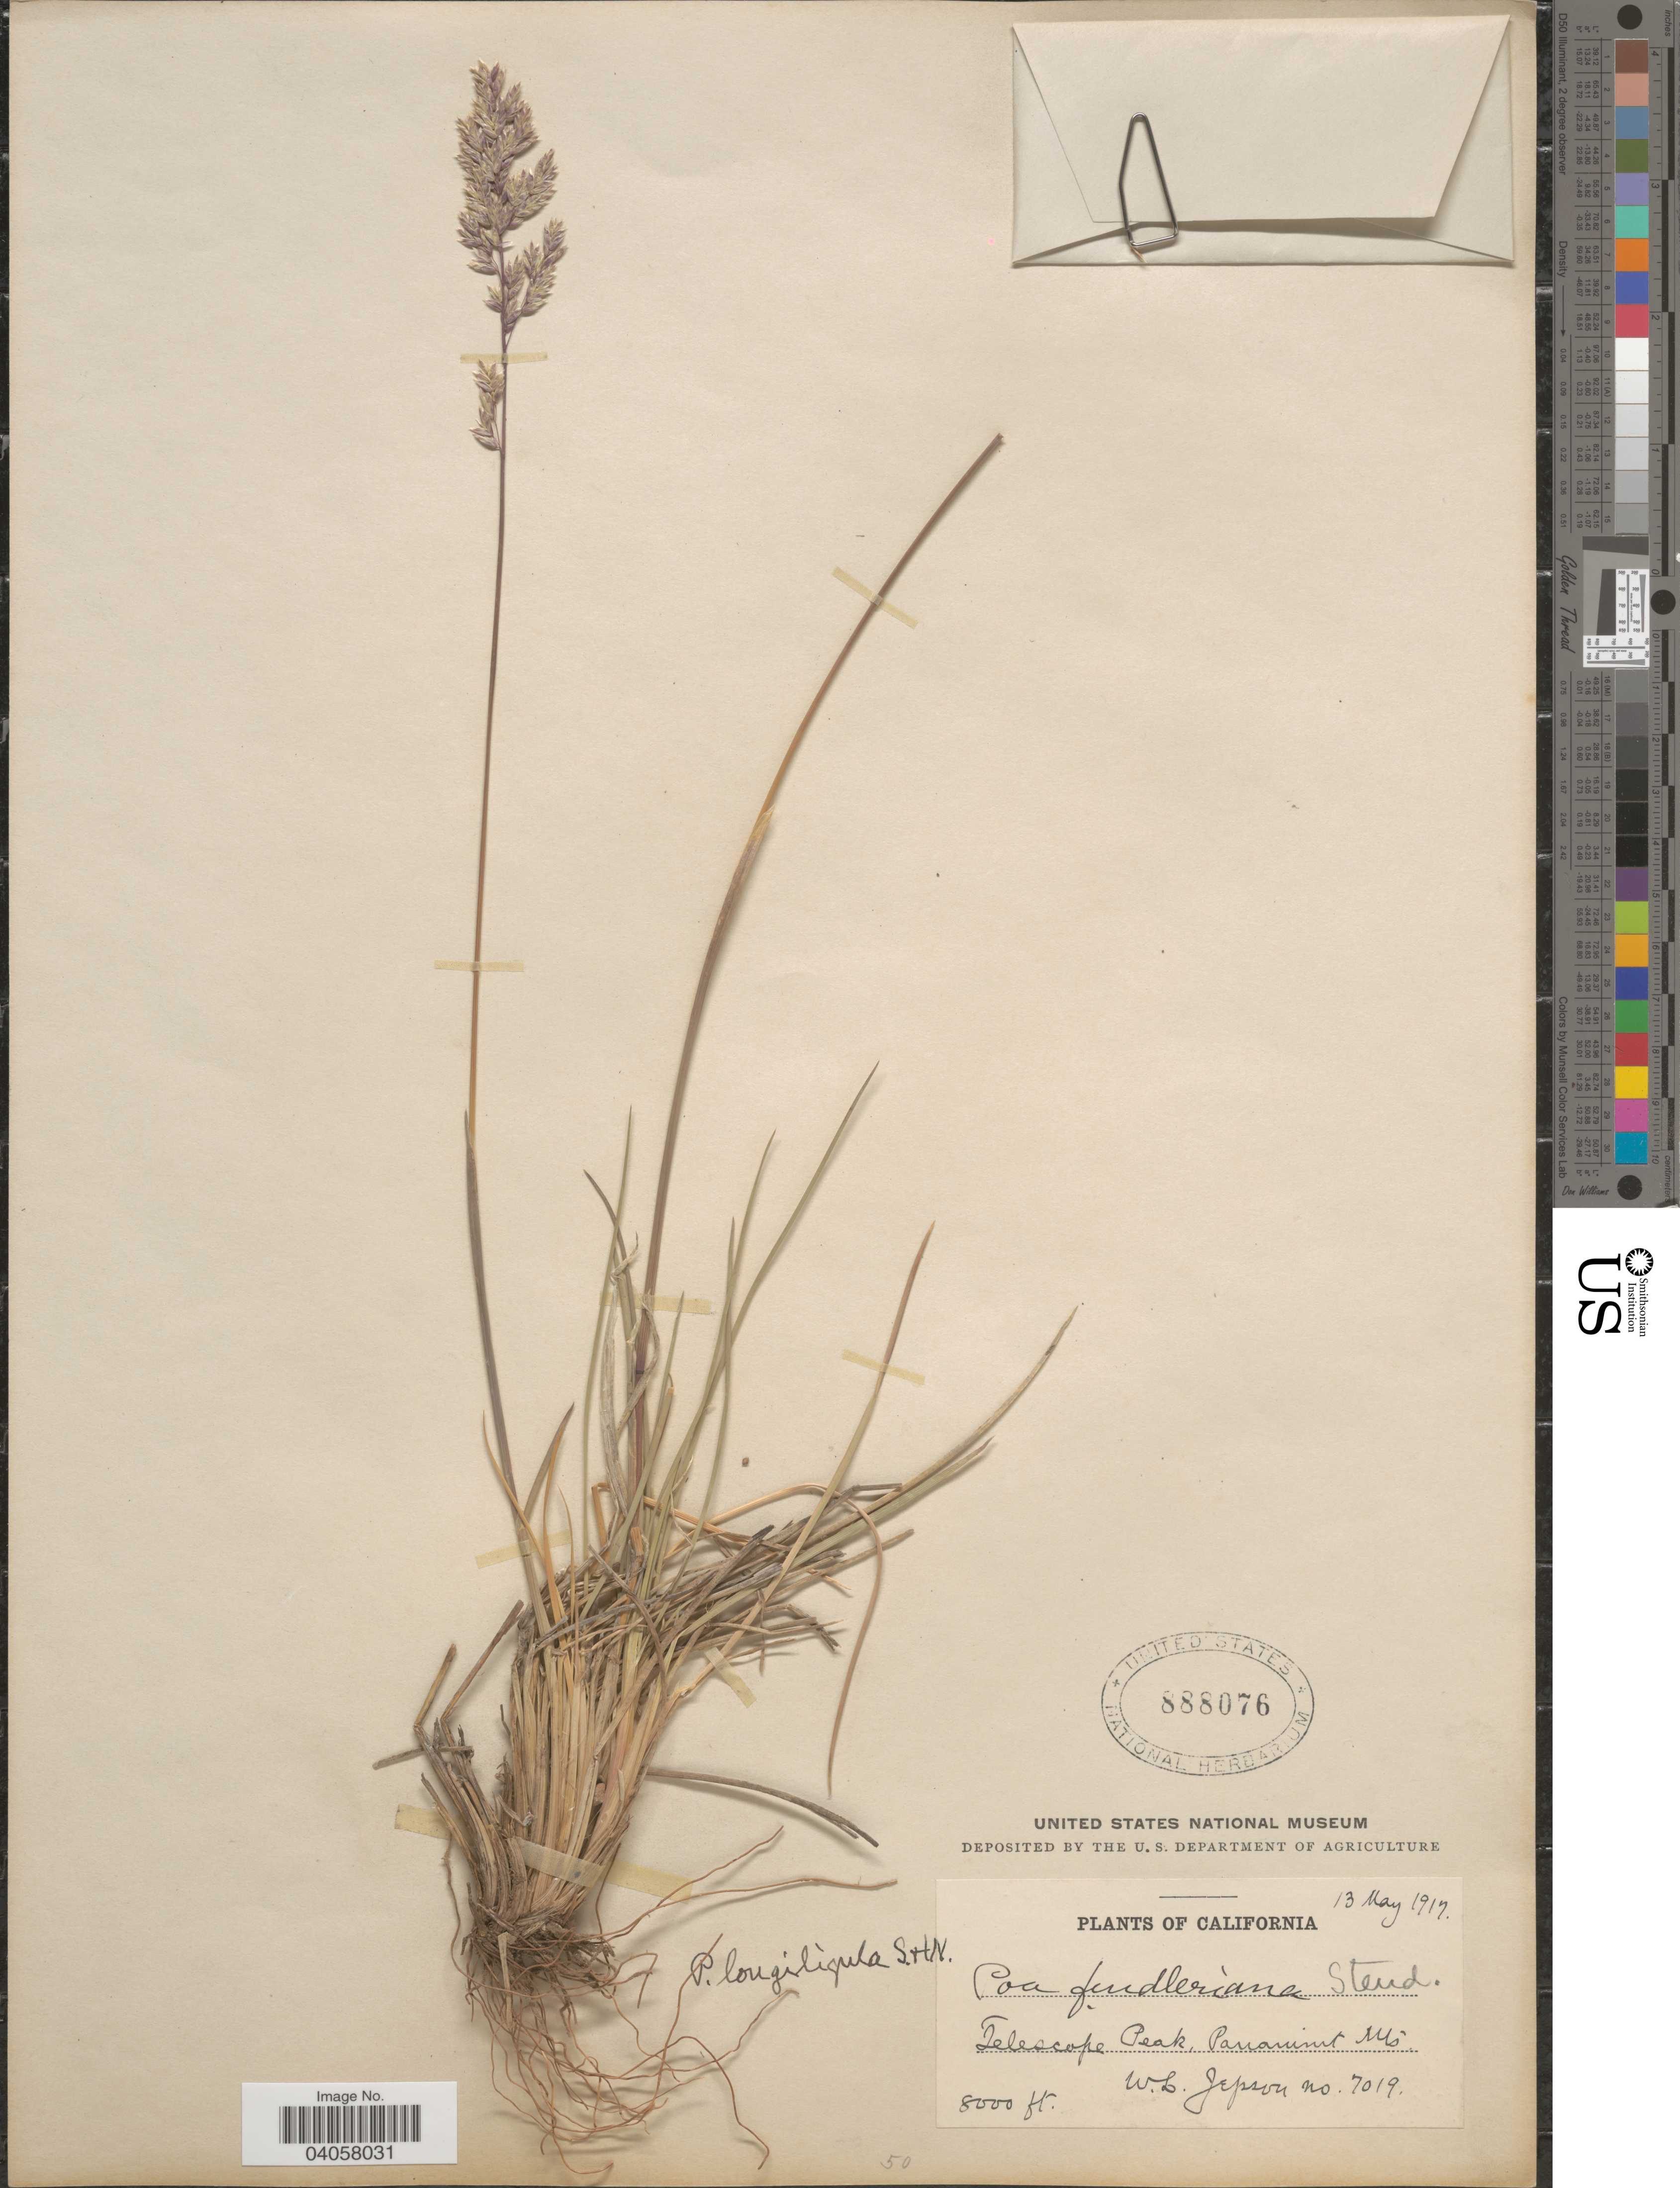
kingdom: Plantae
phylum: Tracheophyta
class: Liliopsida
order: Poales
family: Poaceae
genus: Poa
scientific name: Poa fendleriana subsp. longiligula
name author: (Scribn. & T.A. Williams) Soreng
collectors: W. L. Jepson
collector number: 7019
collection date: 1917-05-13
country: United States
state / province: California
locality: Telescope Peak, Panamint Mts.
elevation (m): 2438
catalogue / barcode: US 888076